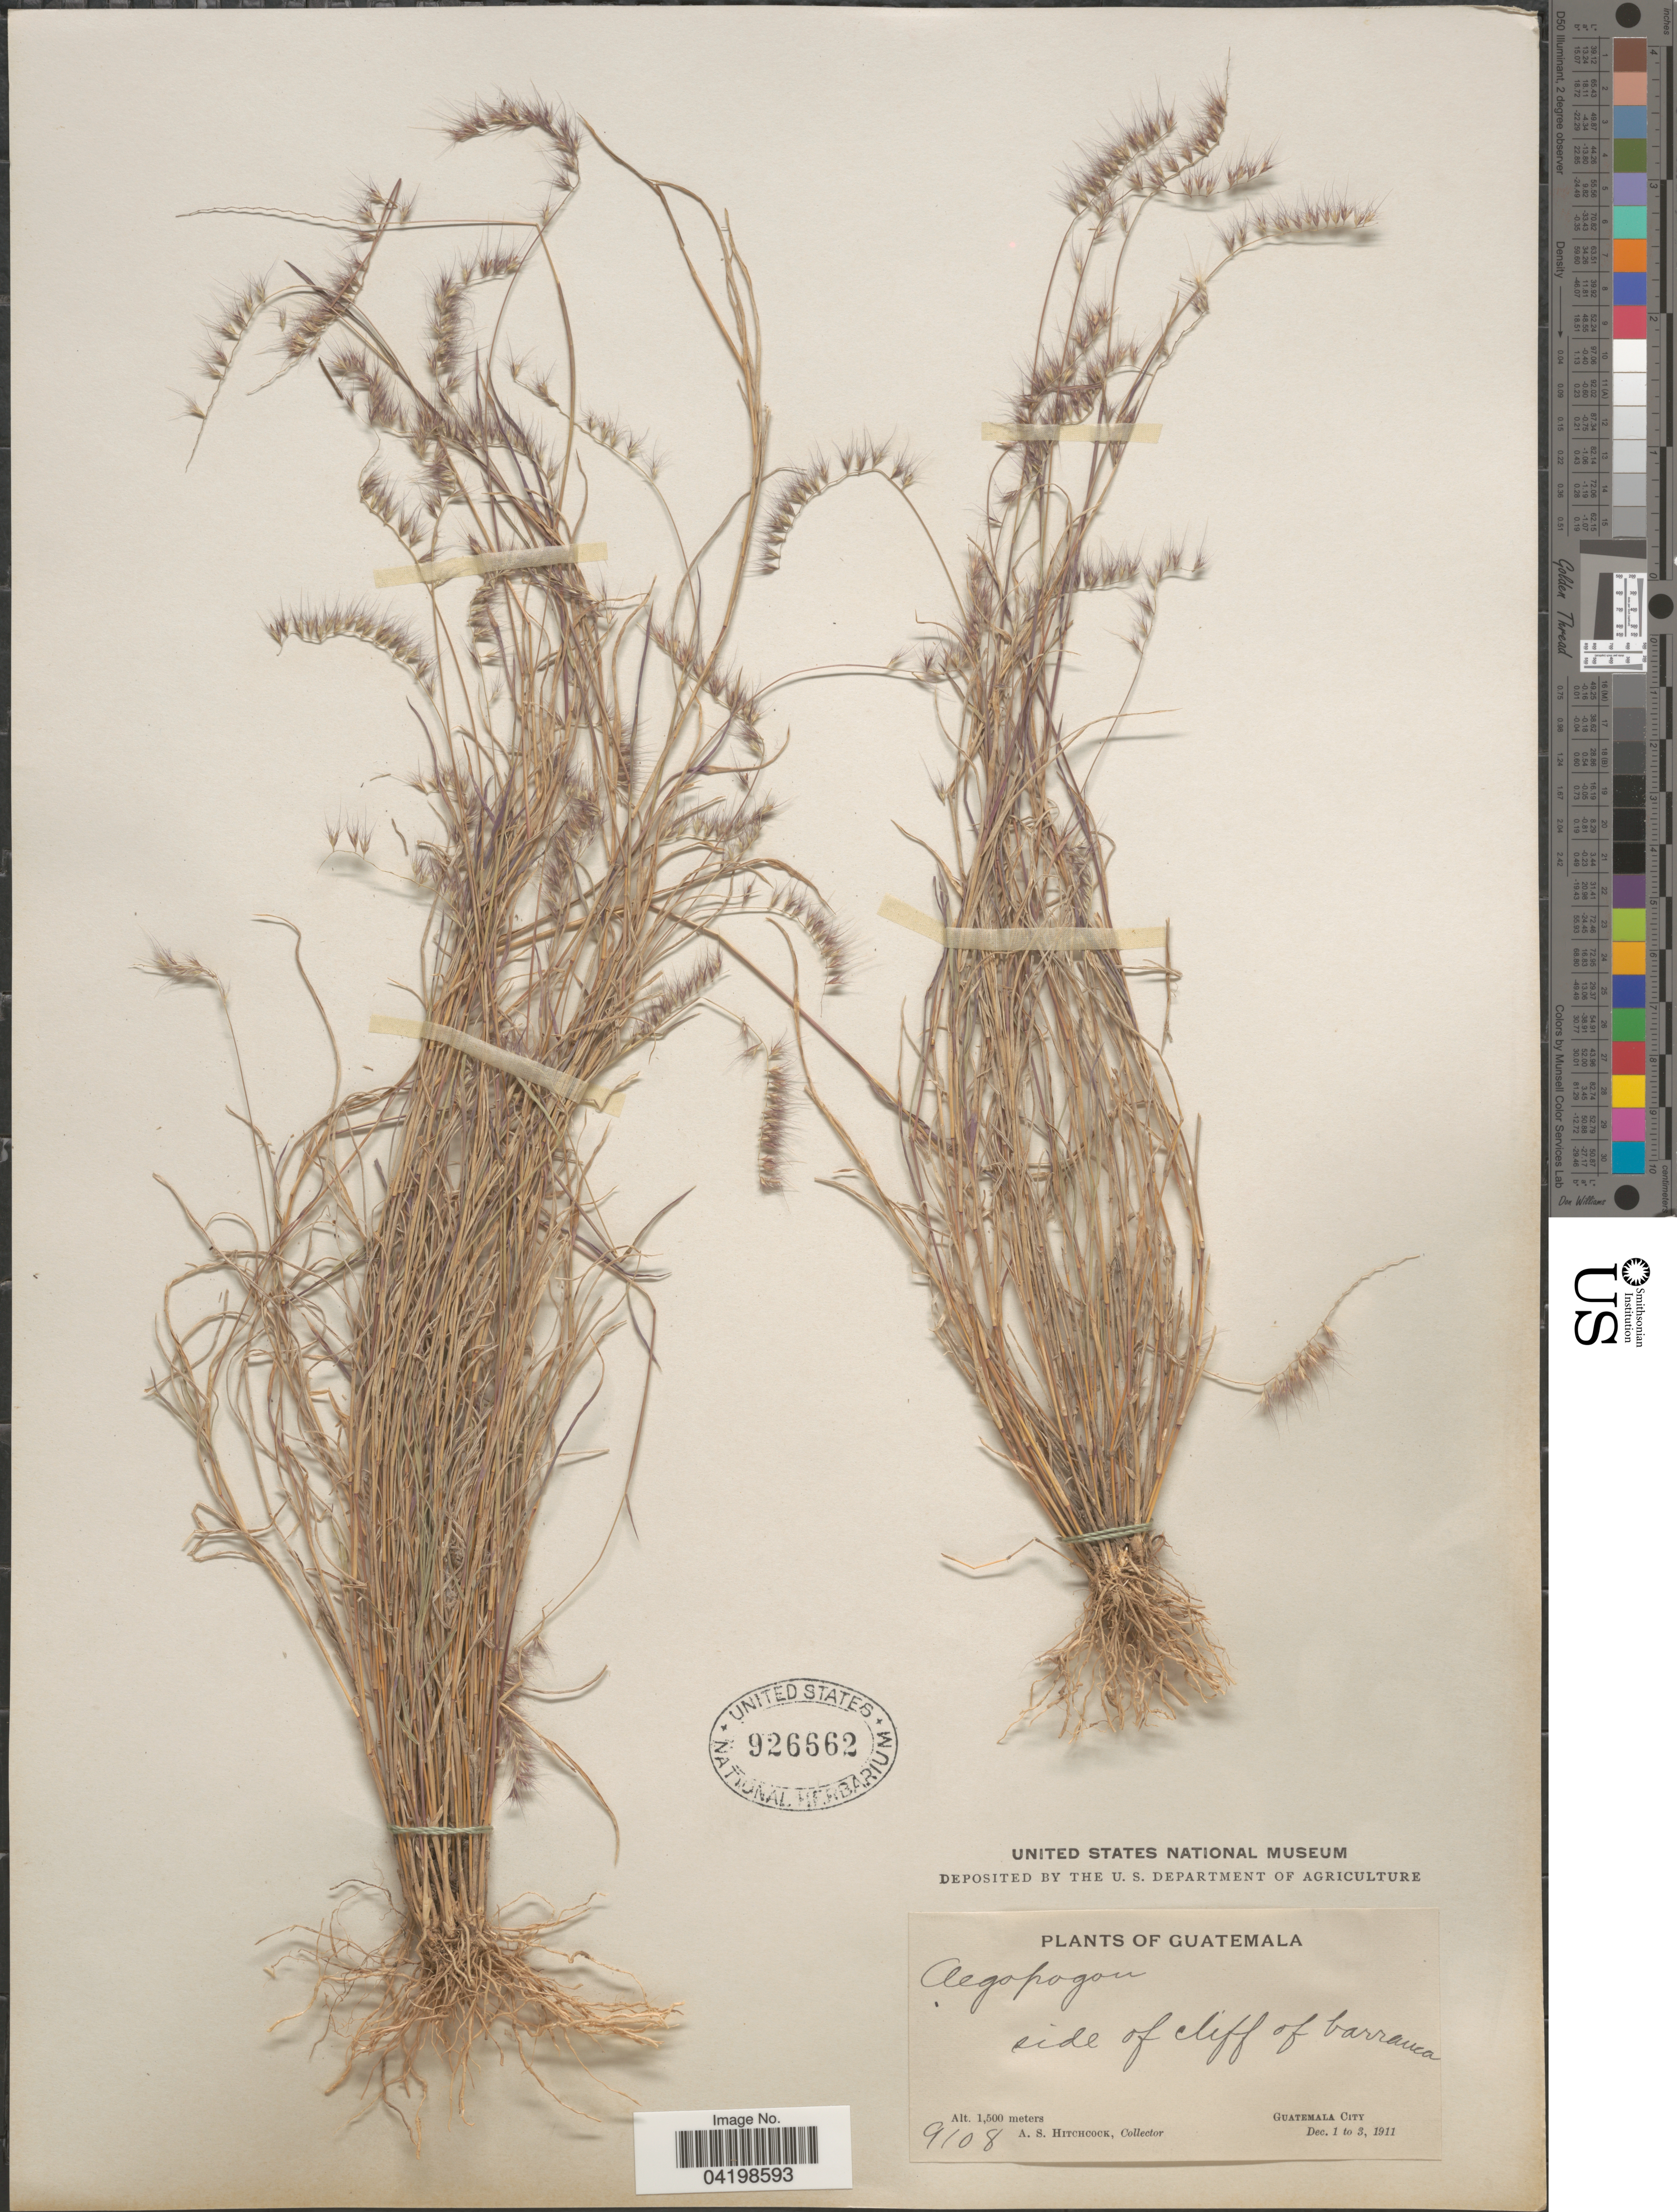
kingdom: Plantae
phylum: Tracheophyta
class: Liliopsida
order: Poales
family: Poaceae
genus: Muhlenbergia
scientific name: Muhlenbergia cenchroides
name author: (Humb. & Bonpl. ex Willd.) P.M. Peterson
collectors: A. S. Hitchcock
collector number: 9108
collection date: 1911-12-01/1911-12-03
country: Guatemala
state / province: Guatemala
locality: Side of cliff of barranca. Guatemala City.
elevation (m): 1500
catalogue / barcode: US 926662